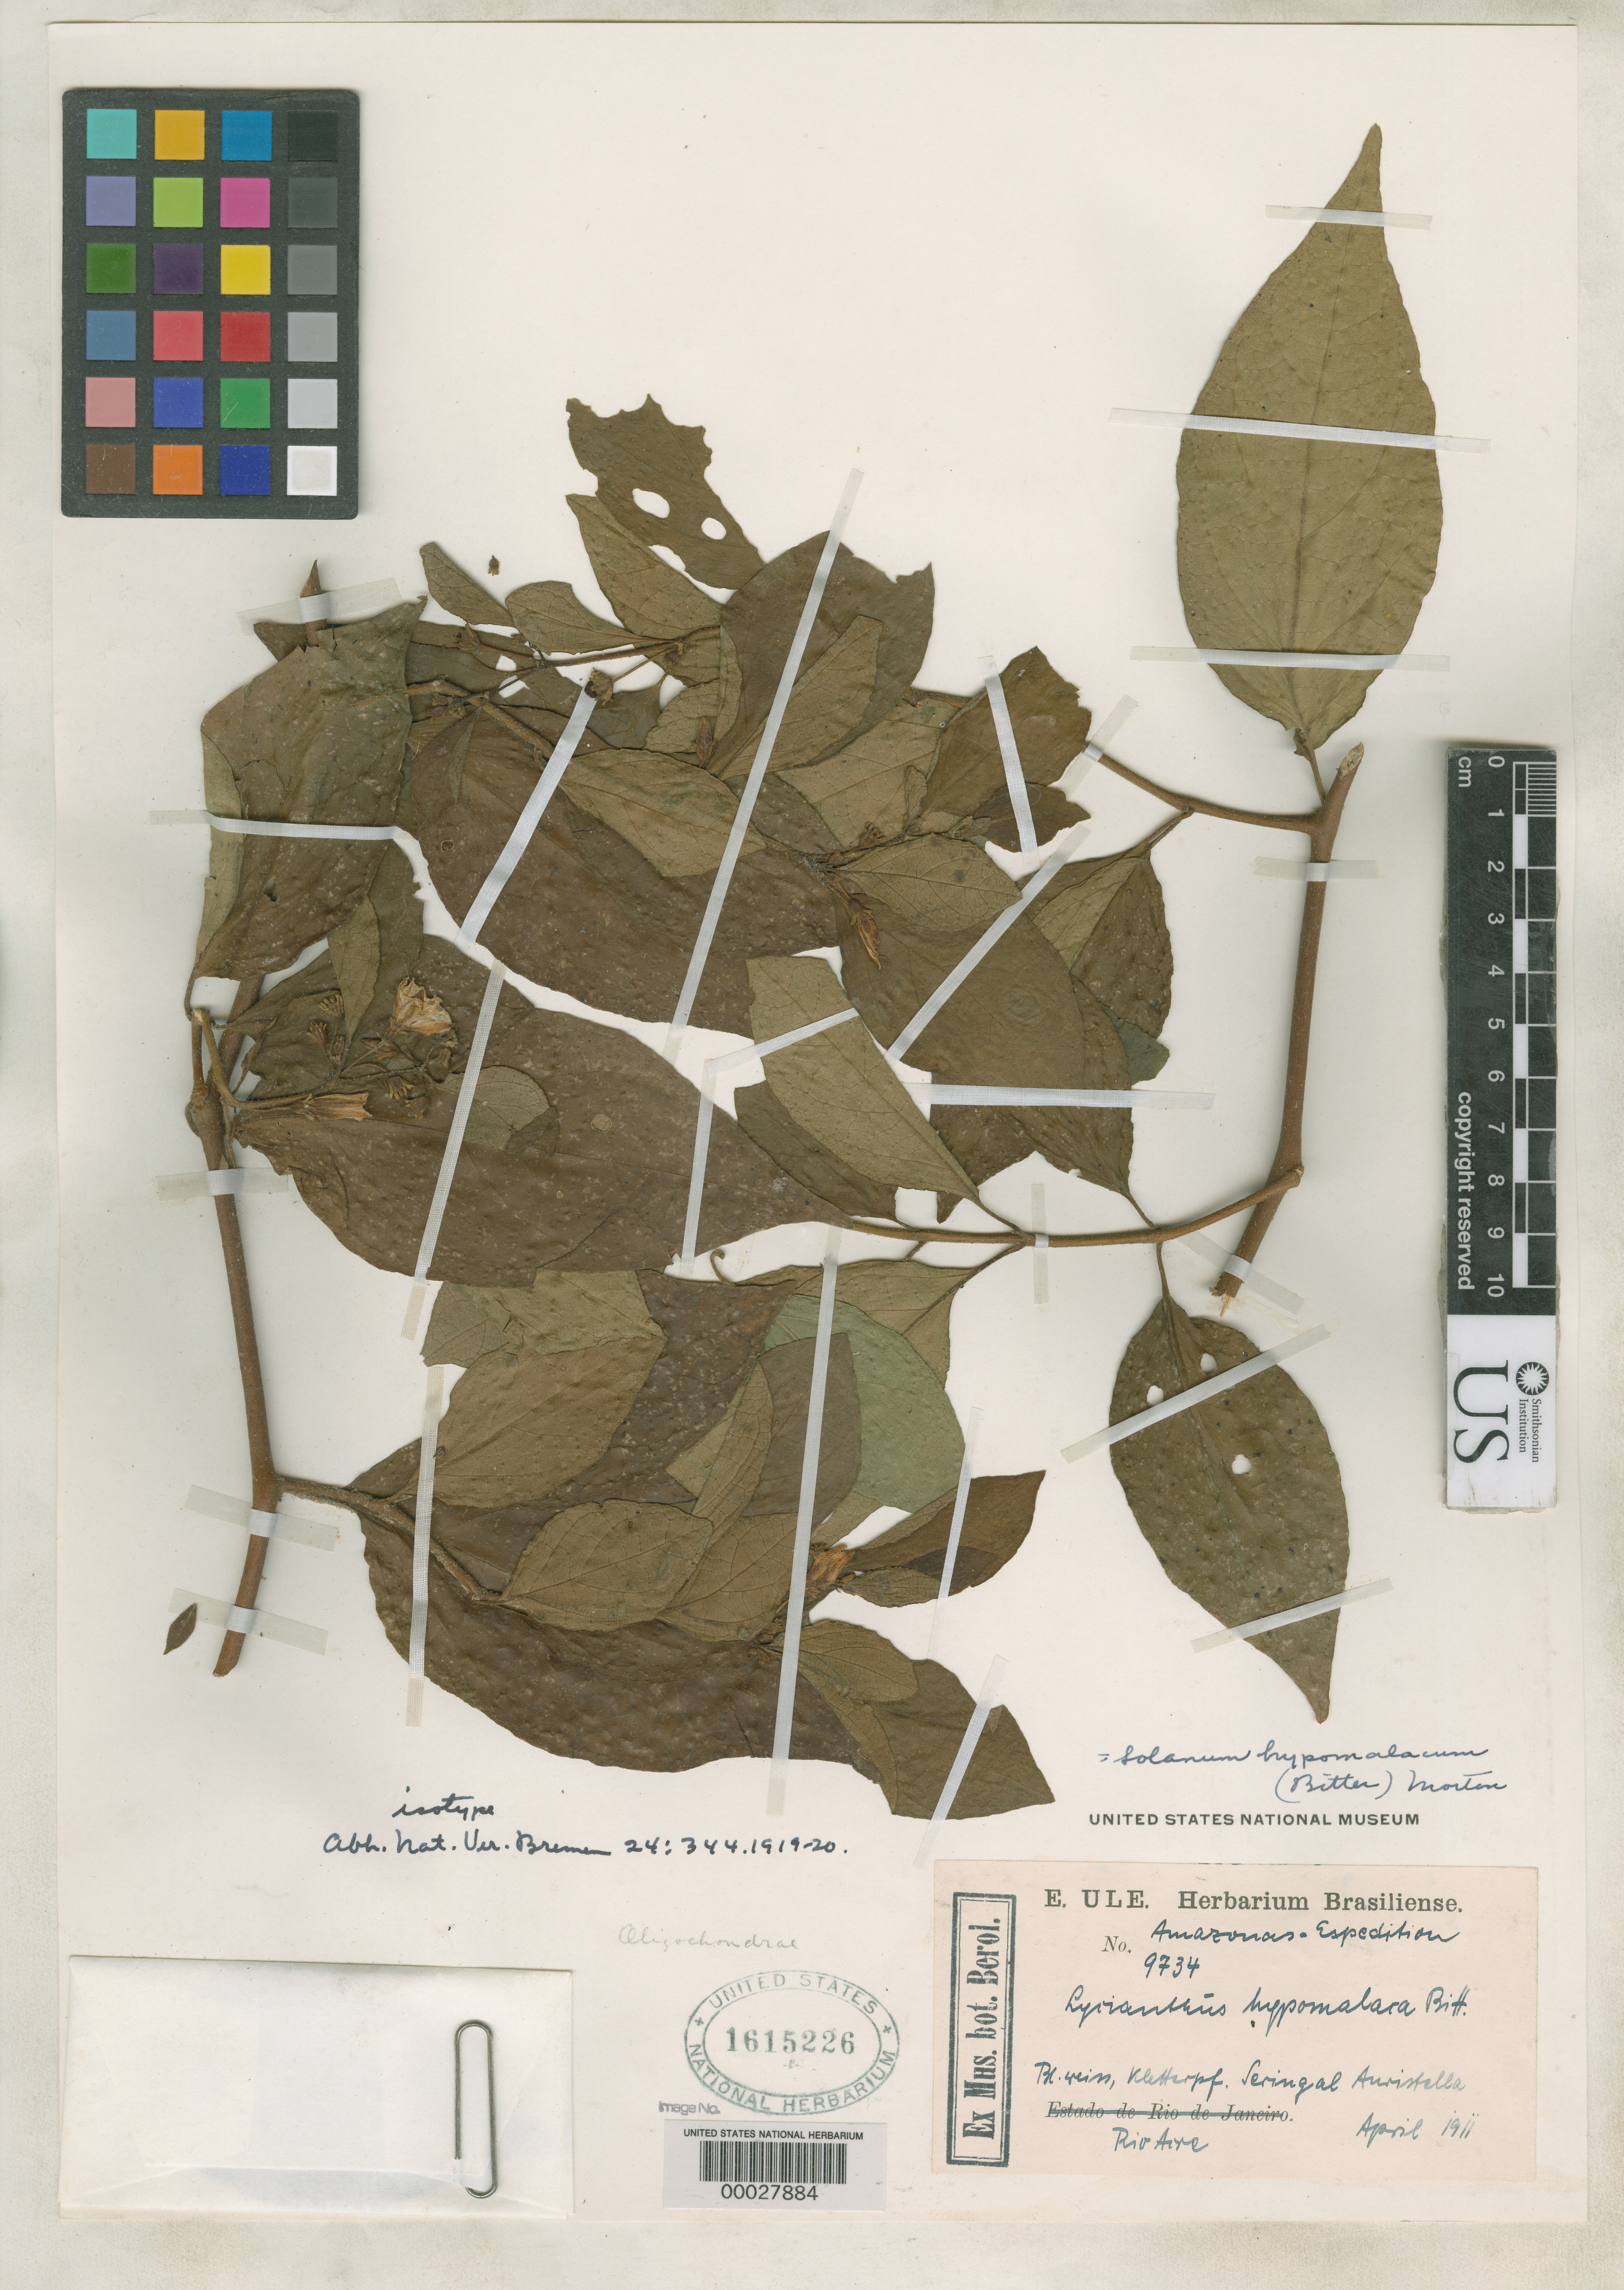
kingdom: Plantae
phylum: Tracheophyta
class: Magnoliopsida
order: Solanales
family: Solanaceae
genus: Lycianthes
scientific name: Lycianthes hypomalaca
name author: Bitter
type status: Isotype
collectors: E. H. Ule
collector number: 9734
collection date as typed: Apr 1911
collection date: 1911-04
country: Brazil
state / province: Amazonas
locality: Rio Acre.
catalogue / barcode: US 1615226